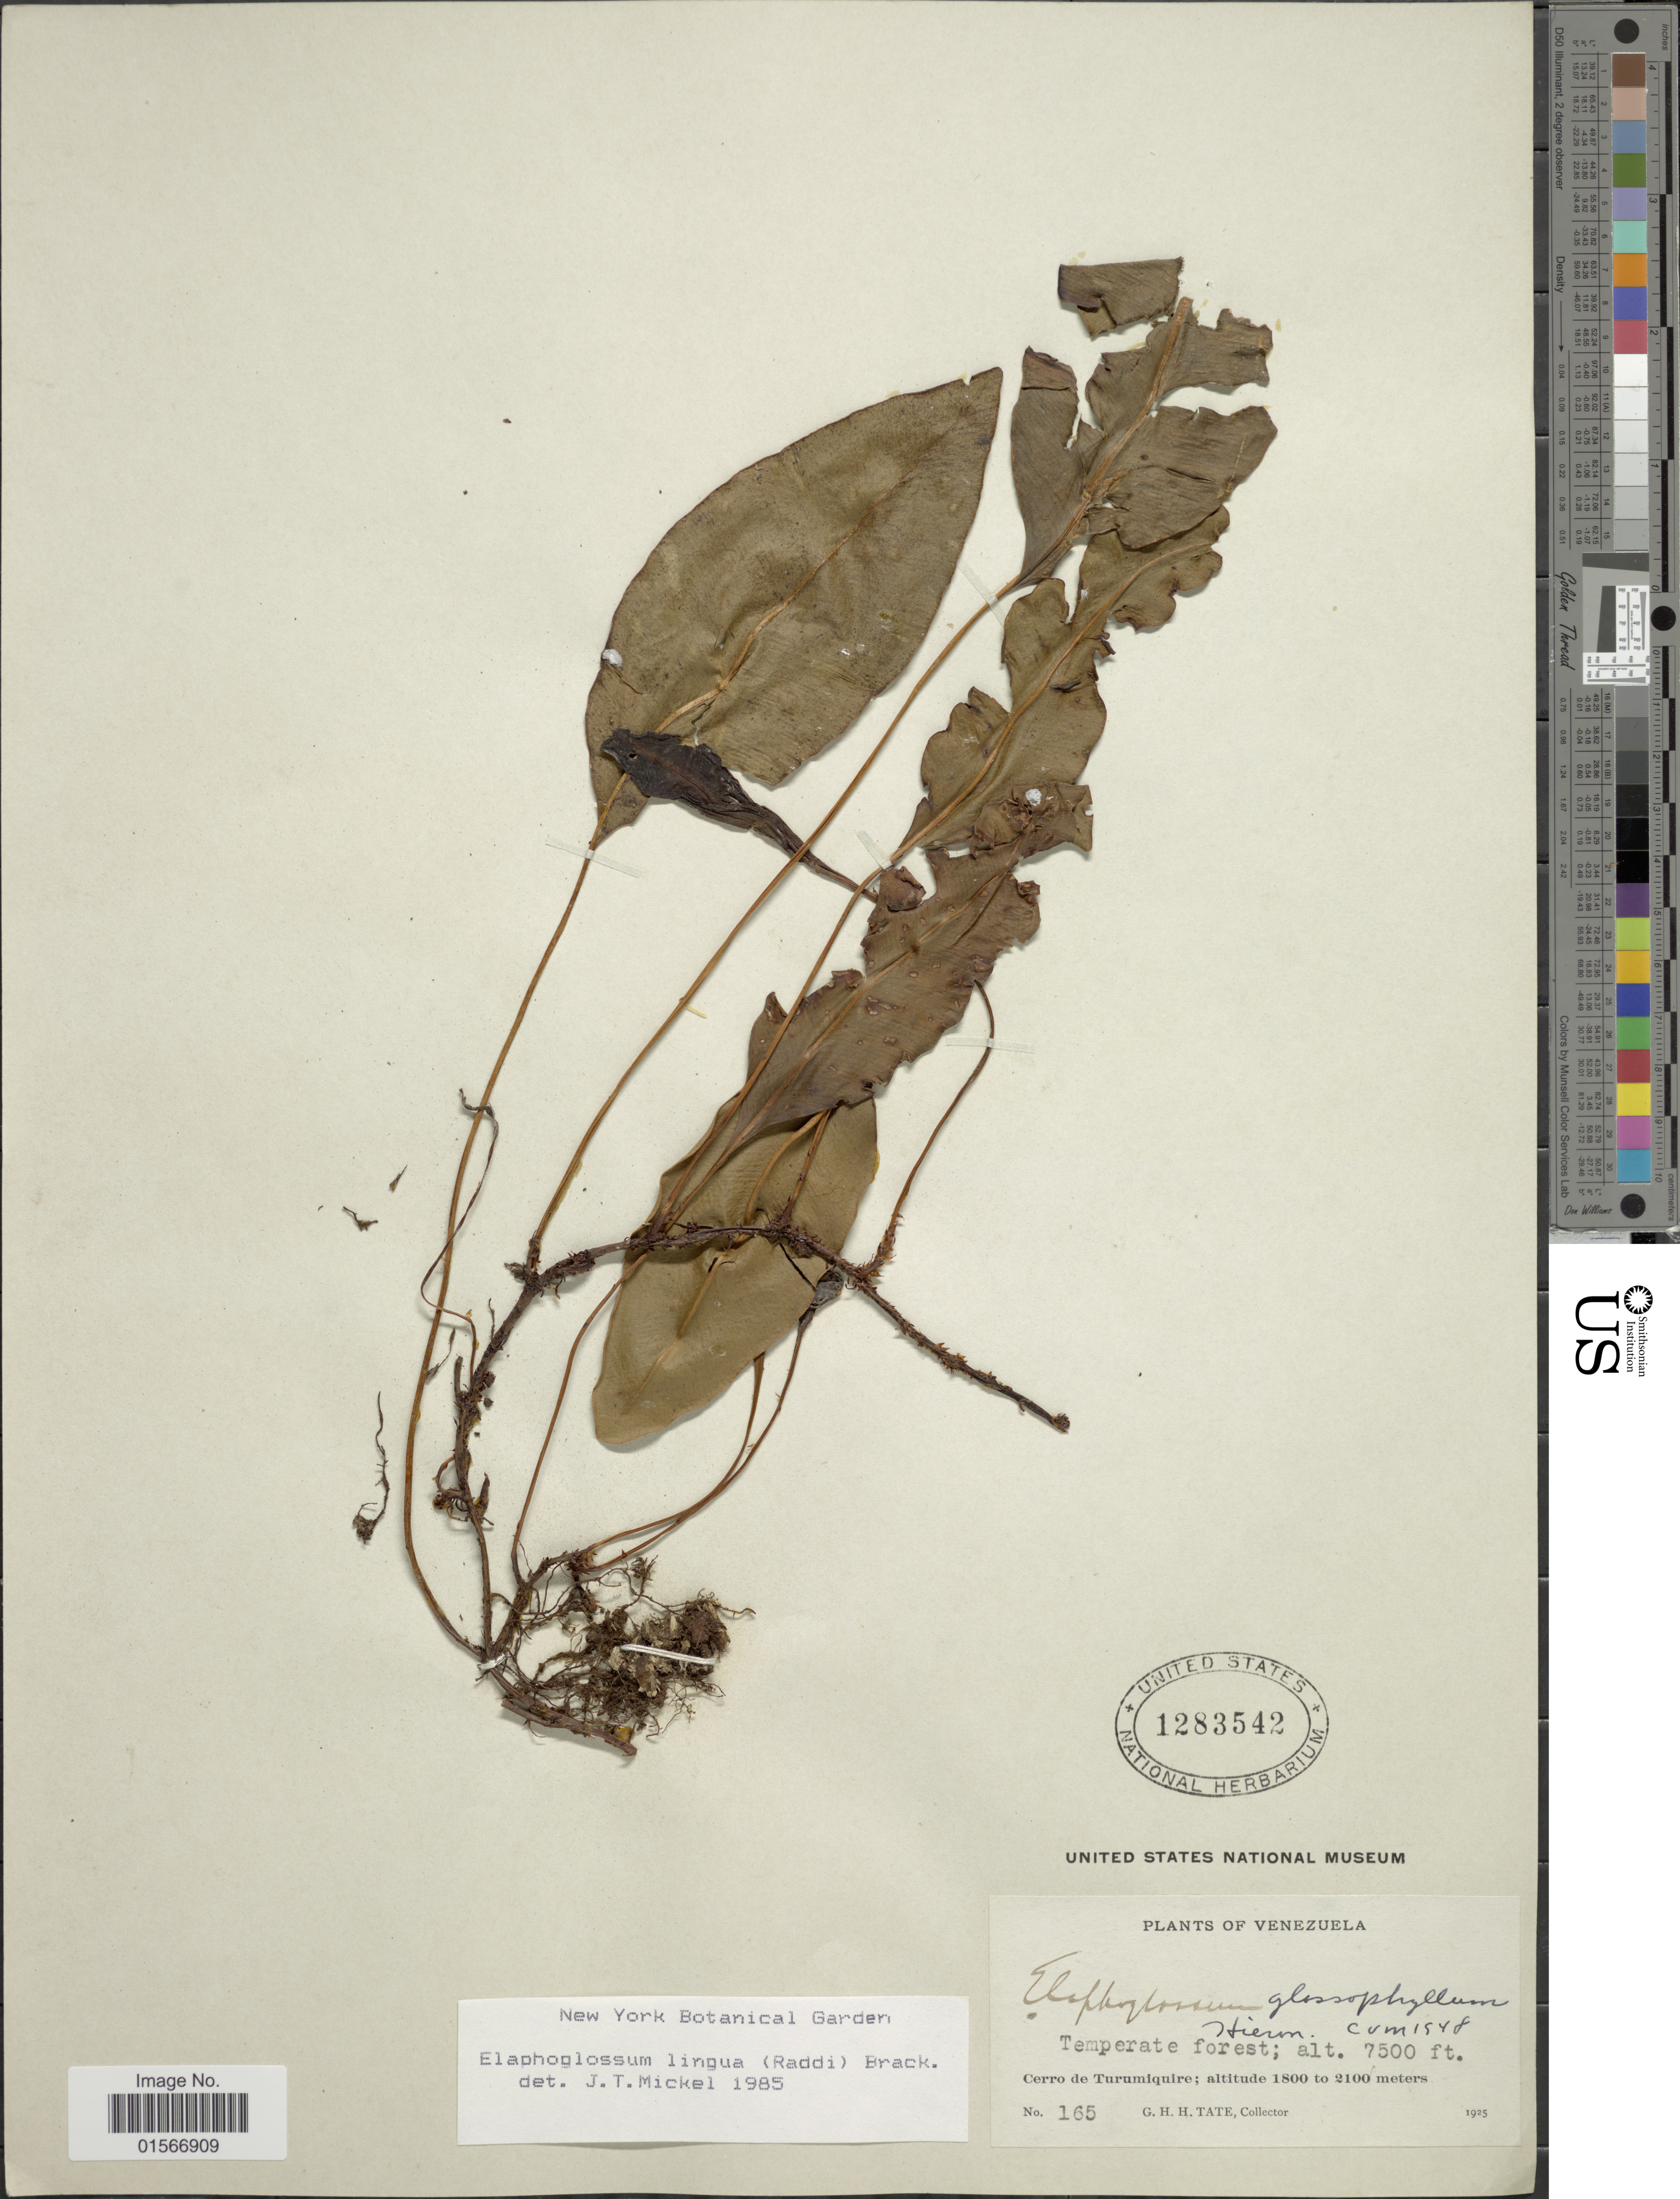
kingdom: Plantae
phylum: Tracheophyta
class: Polypodiopsida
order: Polypodiales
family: Dryopteridaceae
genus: Elaphoglossum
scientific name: Elaphoglossum lingua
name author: (C. Presl) Brack.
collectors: G. H. H.Tate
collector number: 165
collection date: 1925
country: Venezuela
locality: Temperate forest, Cerro de Turumiquire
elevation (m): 1800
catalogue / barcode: US 1283542